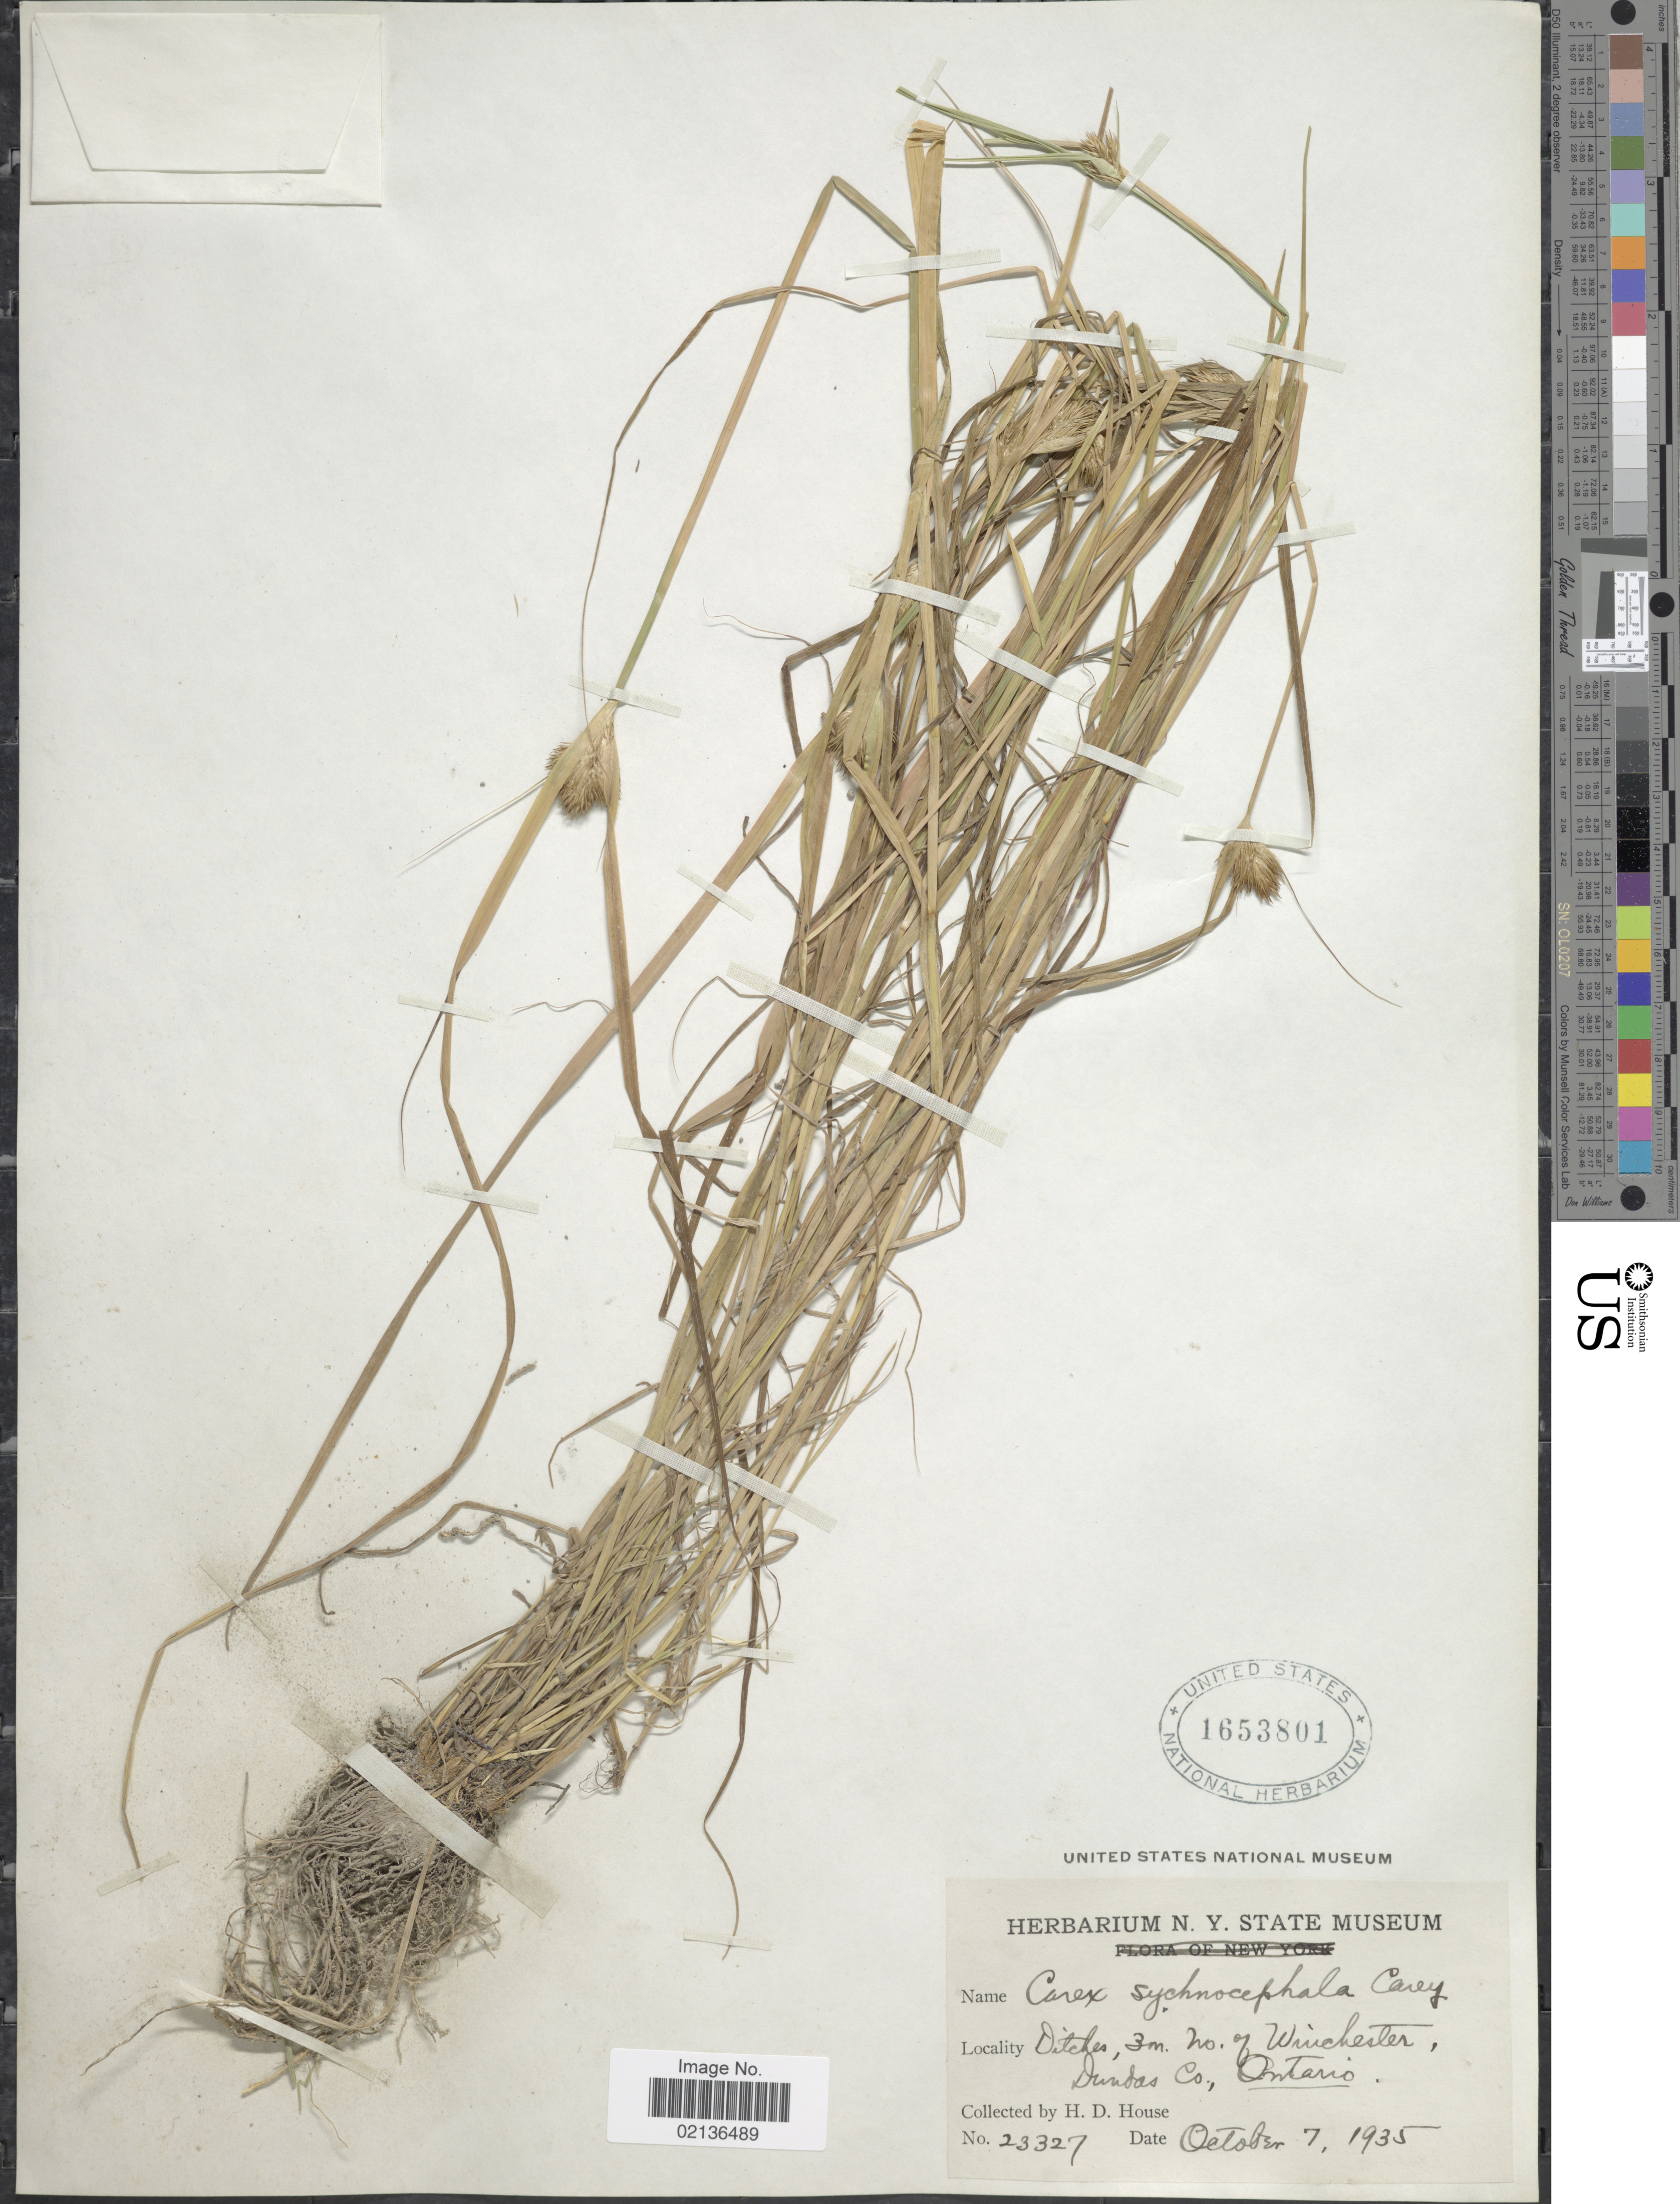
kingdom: Plantae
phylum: Tracheophyta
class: Liliopsida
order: Poales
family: Cyperaceae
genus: Carex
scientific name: Carex sychnocephala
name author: J. Carey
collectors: H. D. House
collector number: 23327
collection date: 1935-10-07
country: Canada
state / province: Ontario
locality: Ditches, 3 m. NO. of Winchester, Dundas Co., Ontario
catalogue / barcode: US 1653801